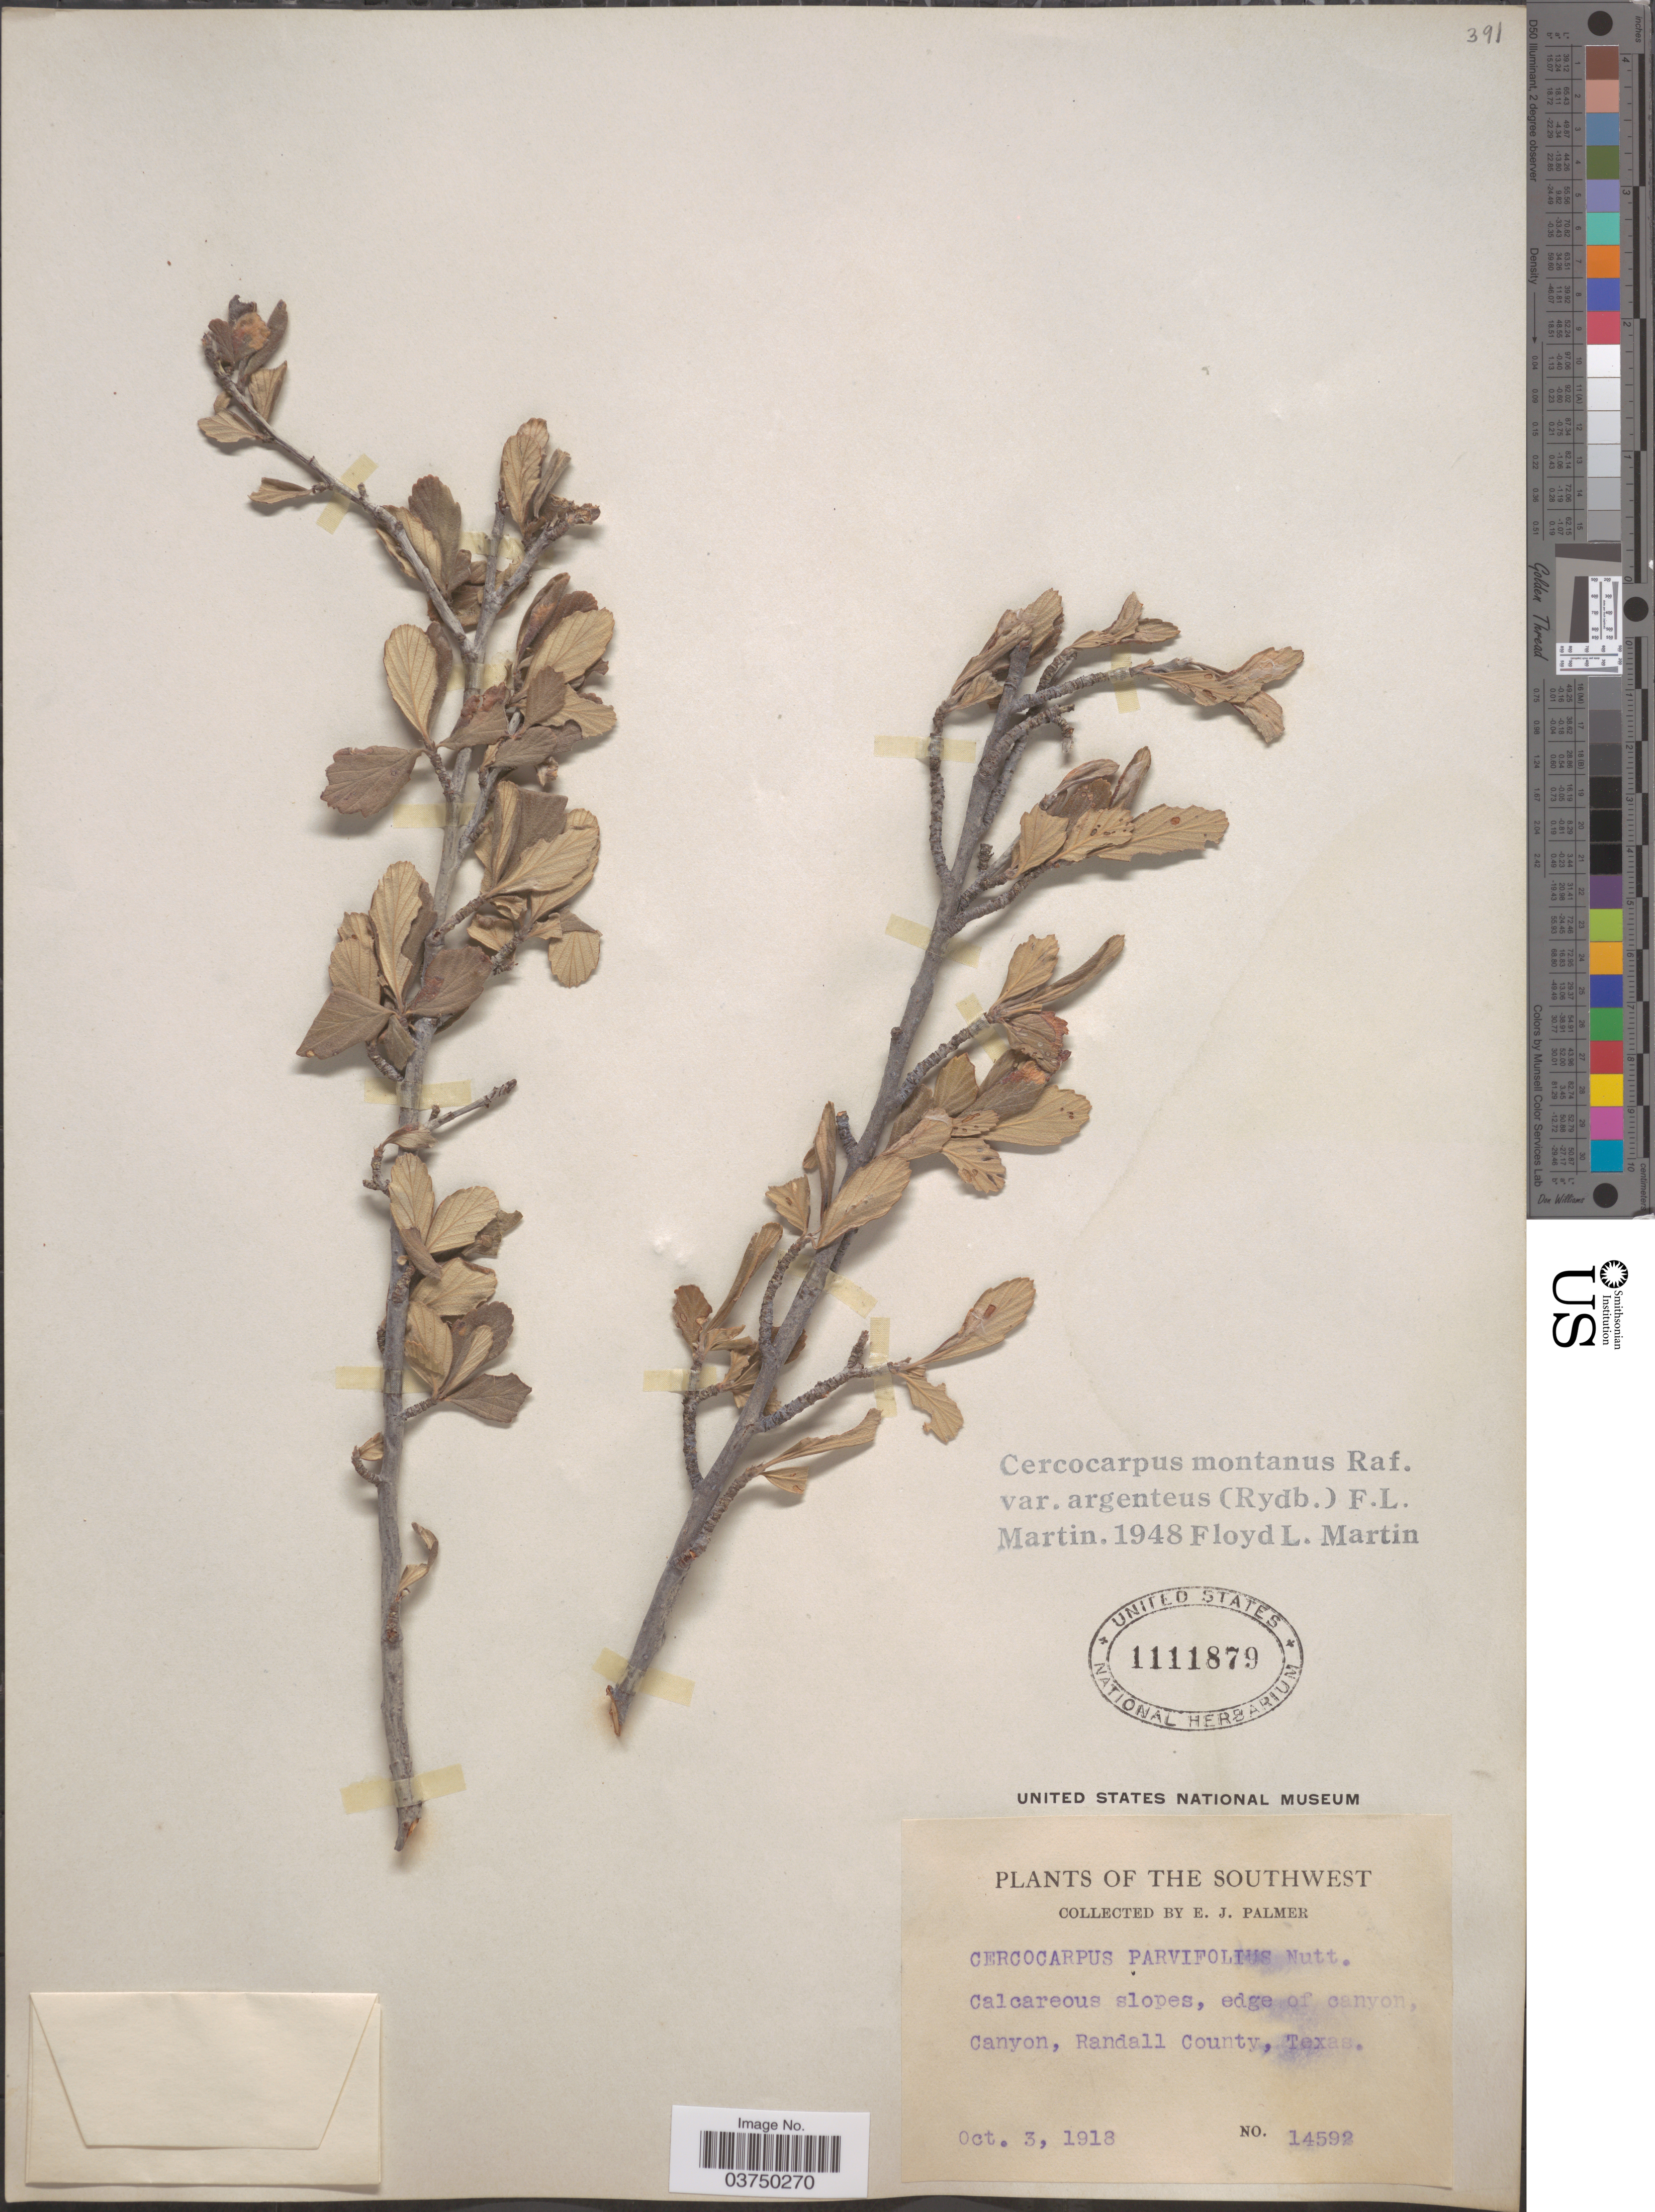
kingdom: Plantae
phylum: Tracheophyta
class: Magnoliopsida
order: Rosales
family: Rosaceae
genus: Cercocarpus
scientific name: Cercocarpus montanus var. glaber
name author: (S. Watson) F.L. Martin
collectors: E. J. Palmer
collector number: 14592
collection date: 1918-10-03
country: United States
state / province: Texas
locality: Southwest. Edge of canyon, Canyon, Randall County.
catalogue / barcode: US 1111879